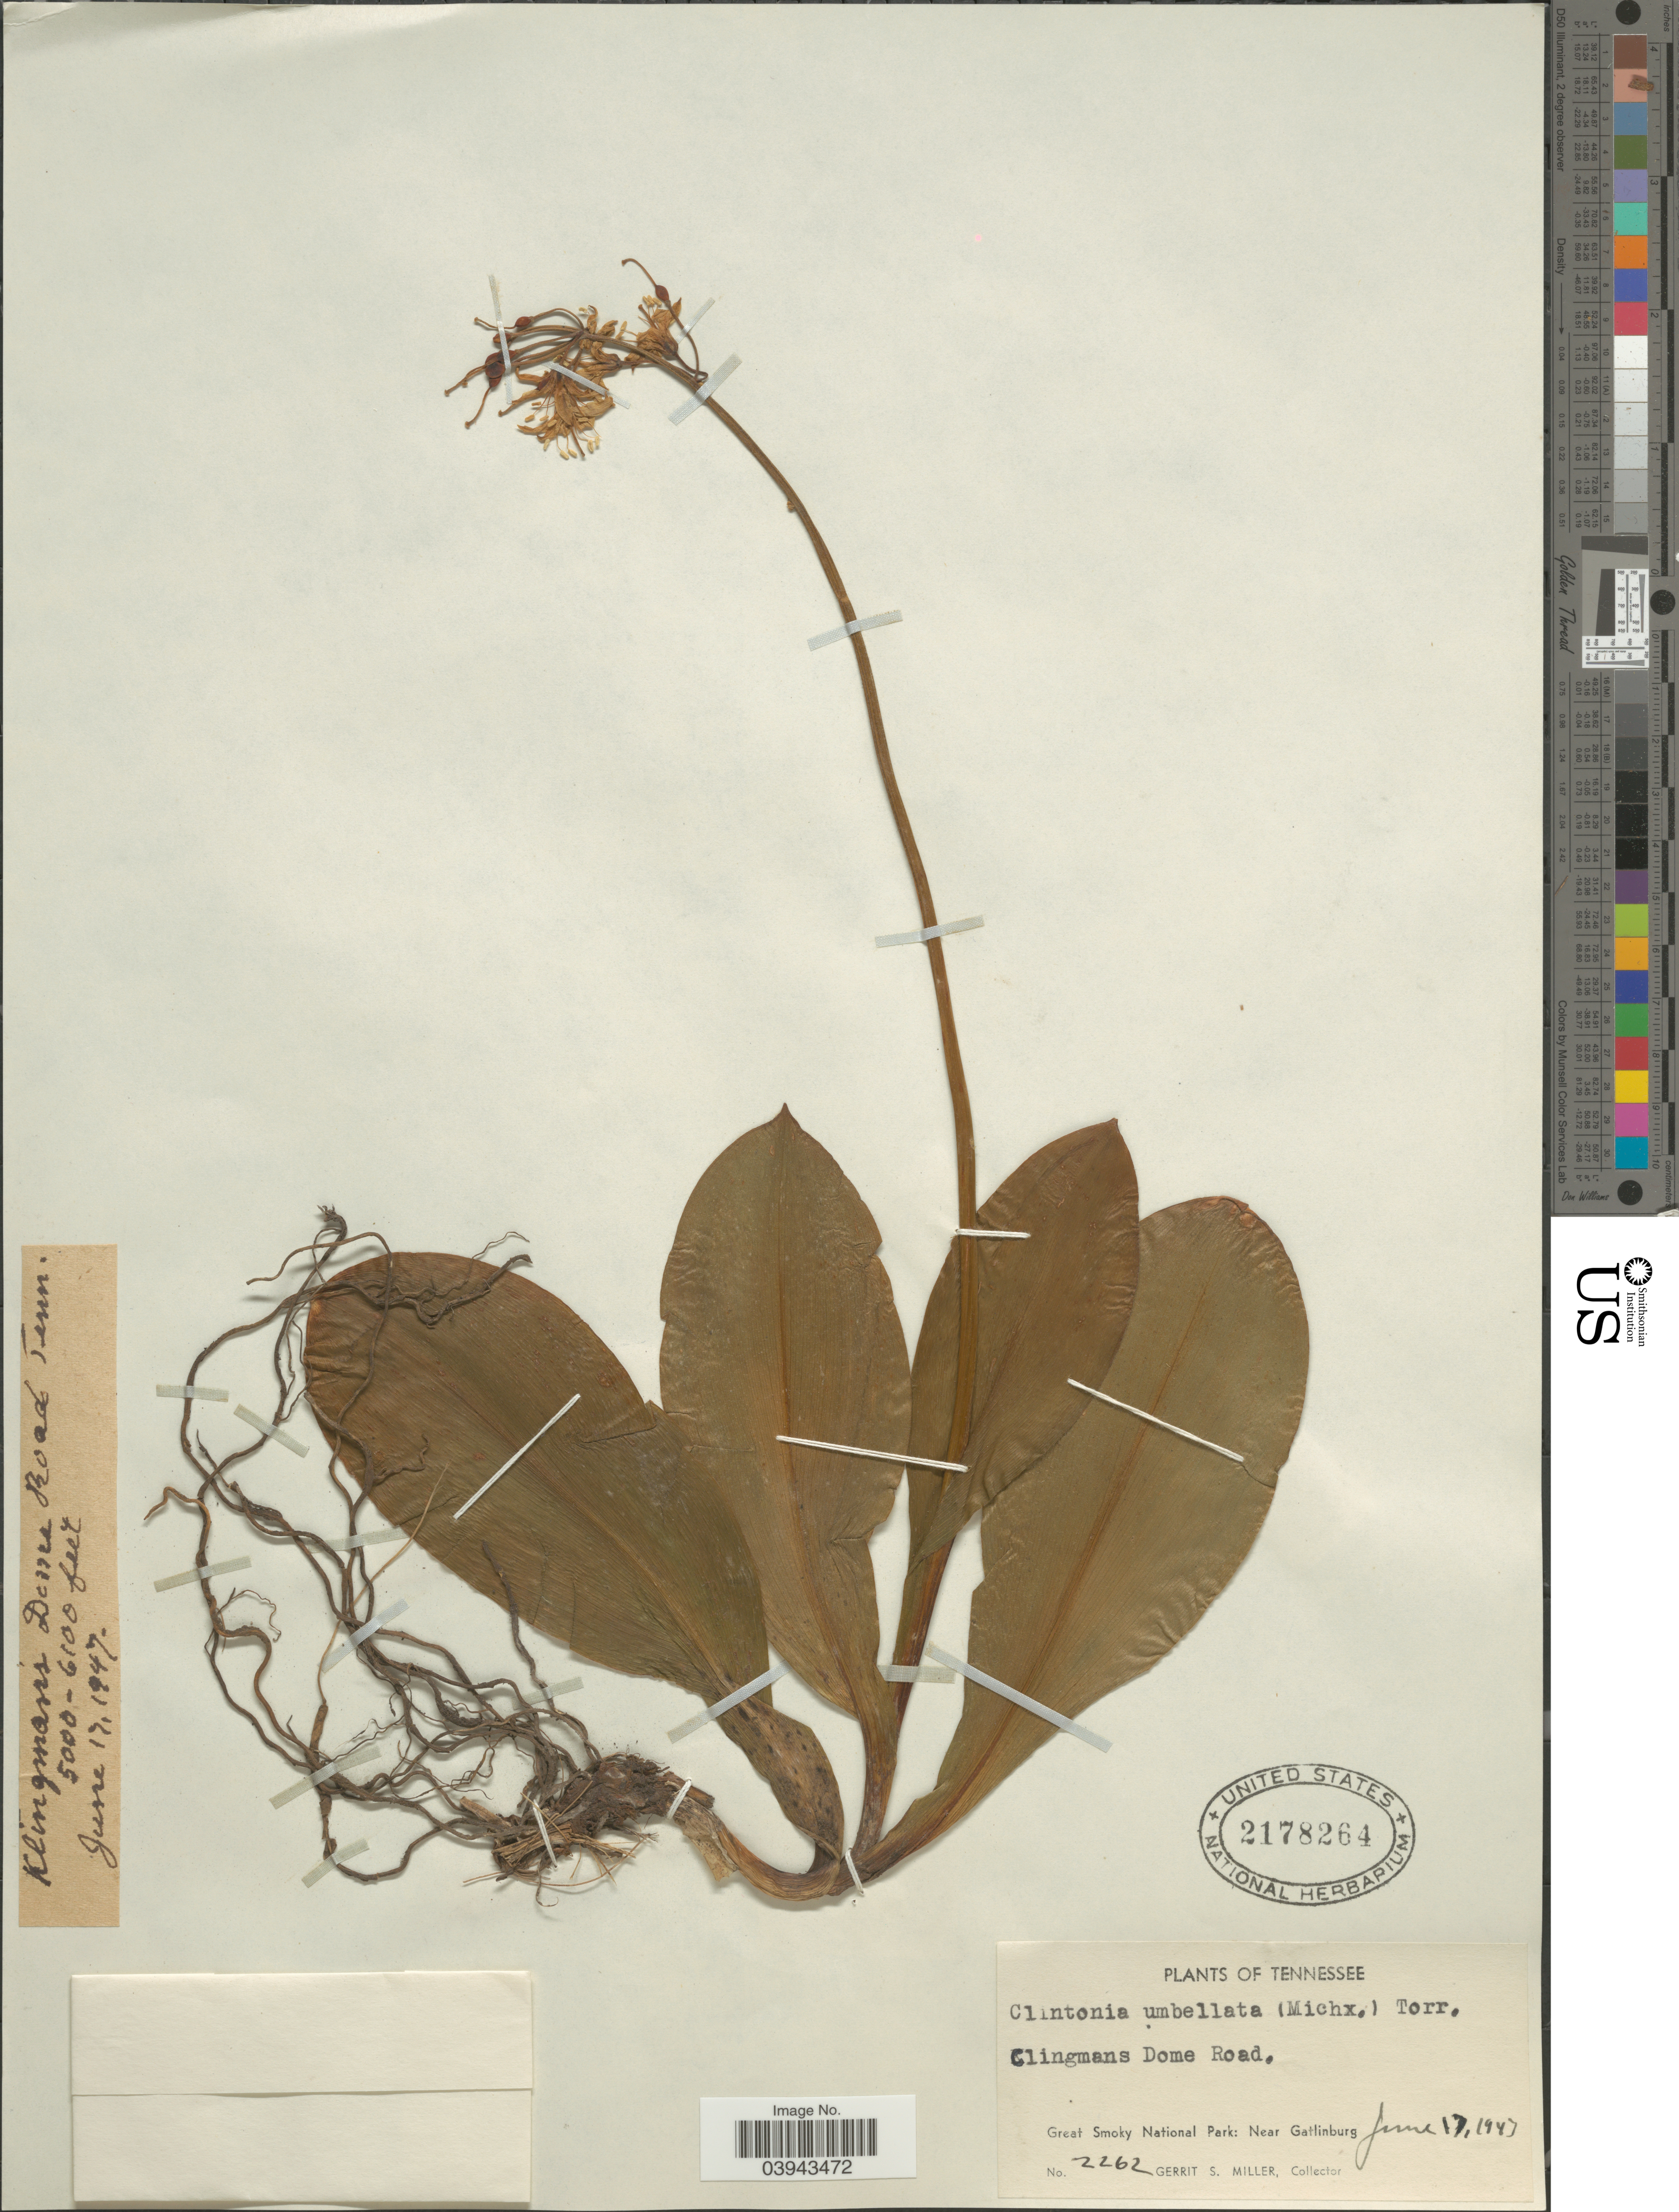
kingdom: Plantae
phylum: Tracheophyta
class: Liliopsida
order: Liliales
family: Liliaceae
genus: Clintonia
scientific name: Clintonia umbellulata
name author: (Michx.) Morong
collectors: G. S. Miller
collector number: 2262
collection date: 1947-06-17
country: United States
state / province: Tennessee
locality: Clingmans Dome Road. Great Smoky National Park: Near Gatlinburg.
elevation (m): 1524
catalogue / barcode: US 2178264